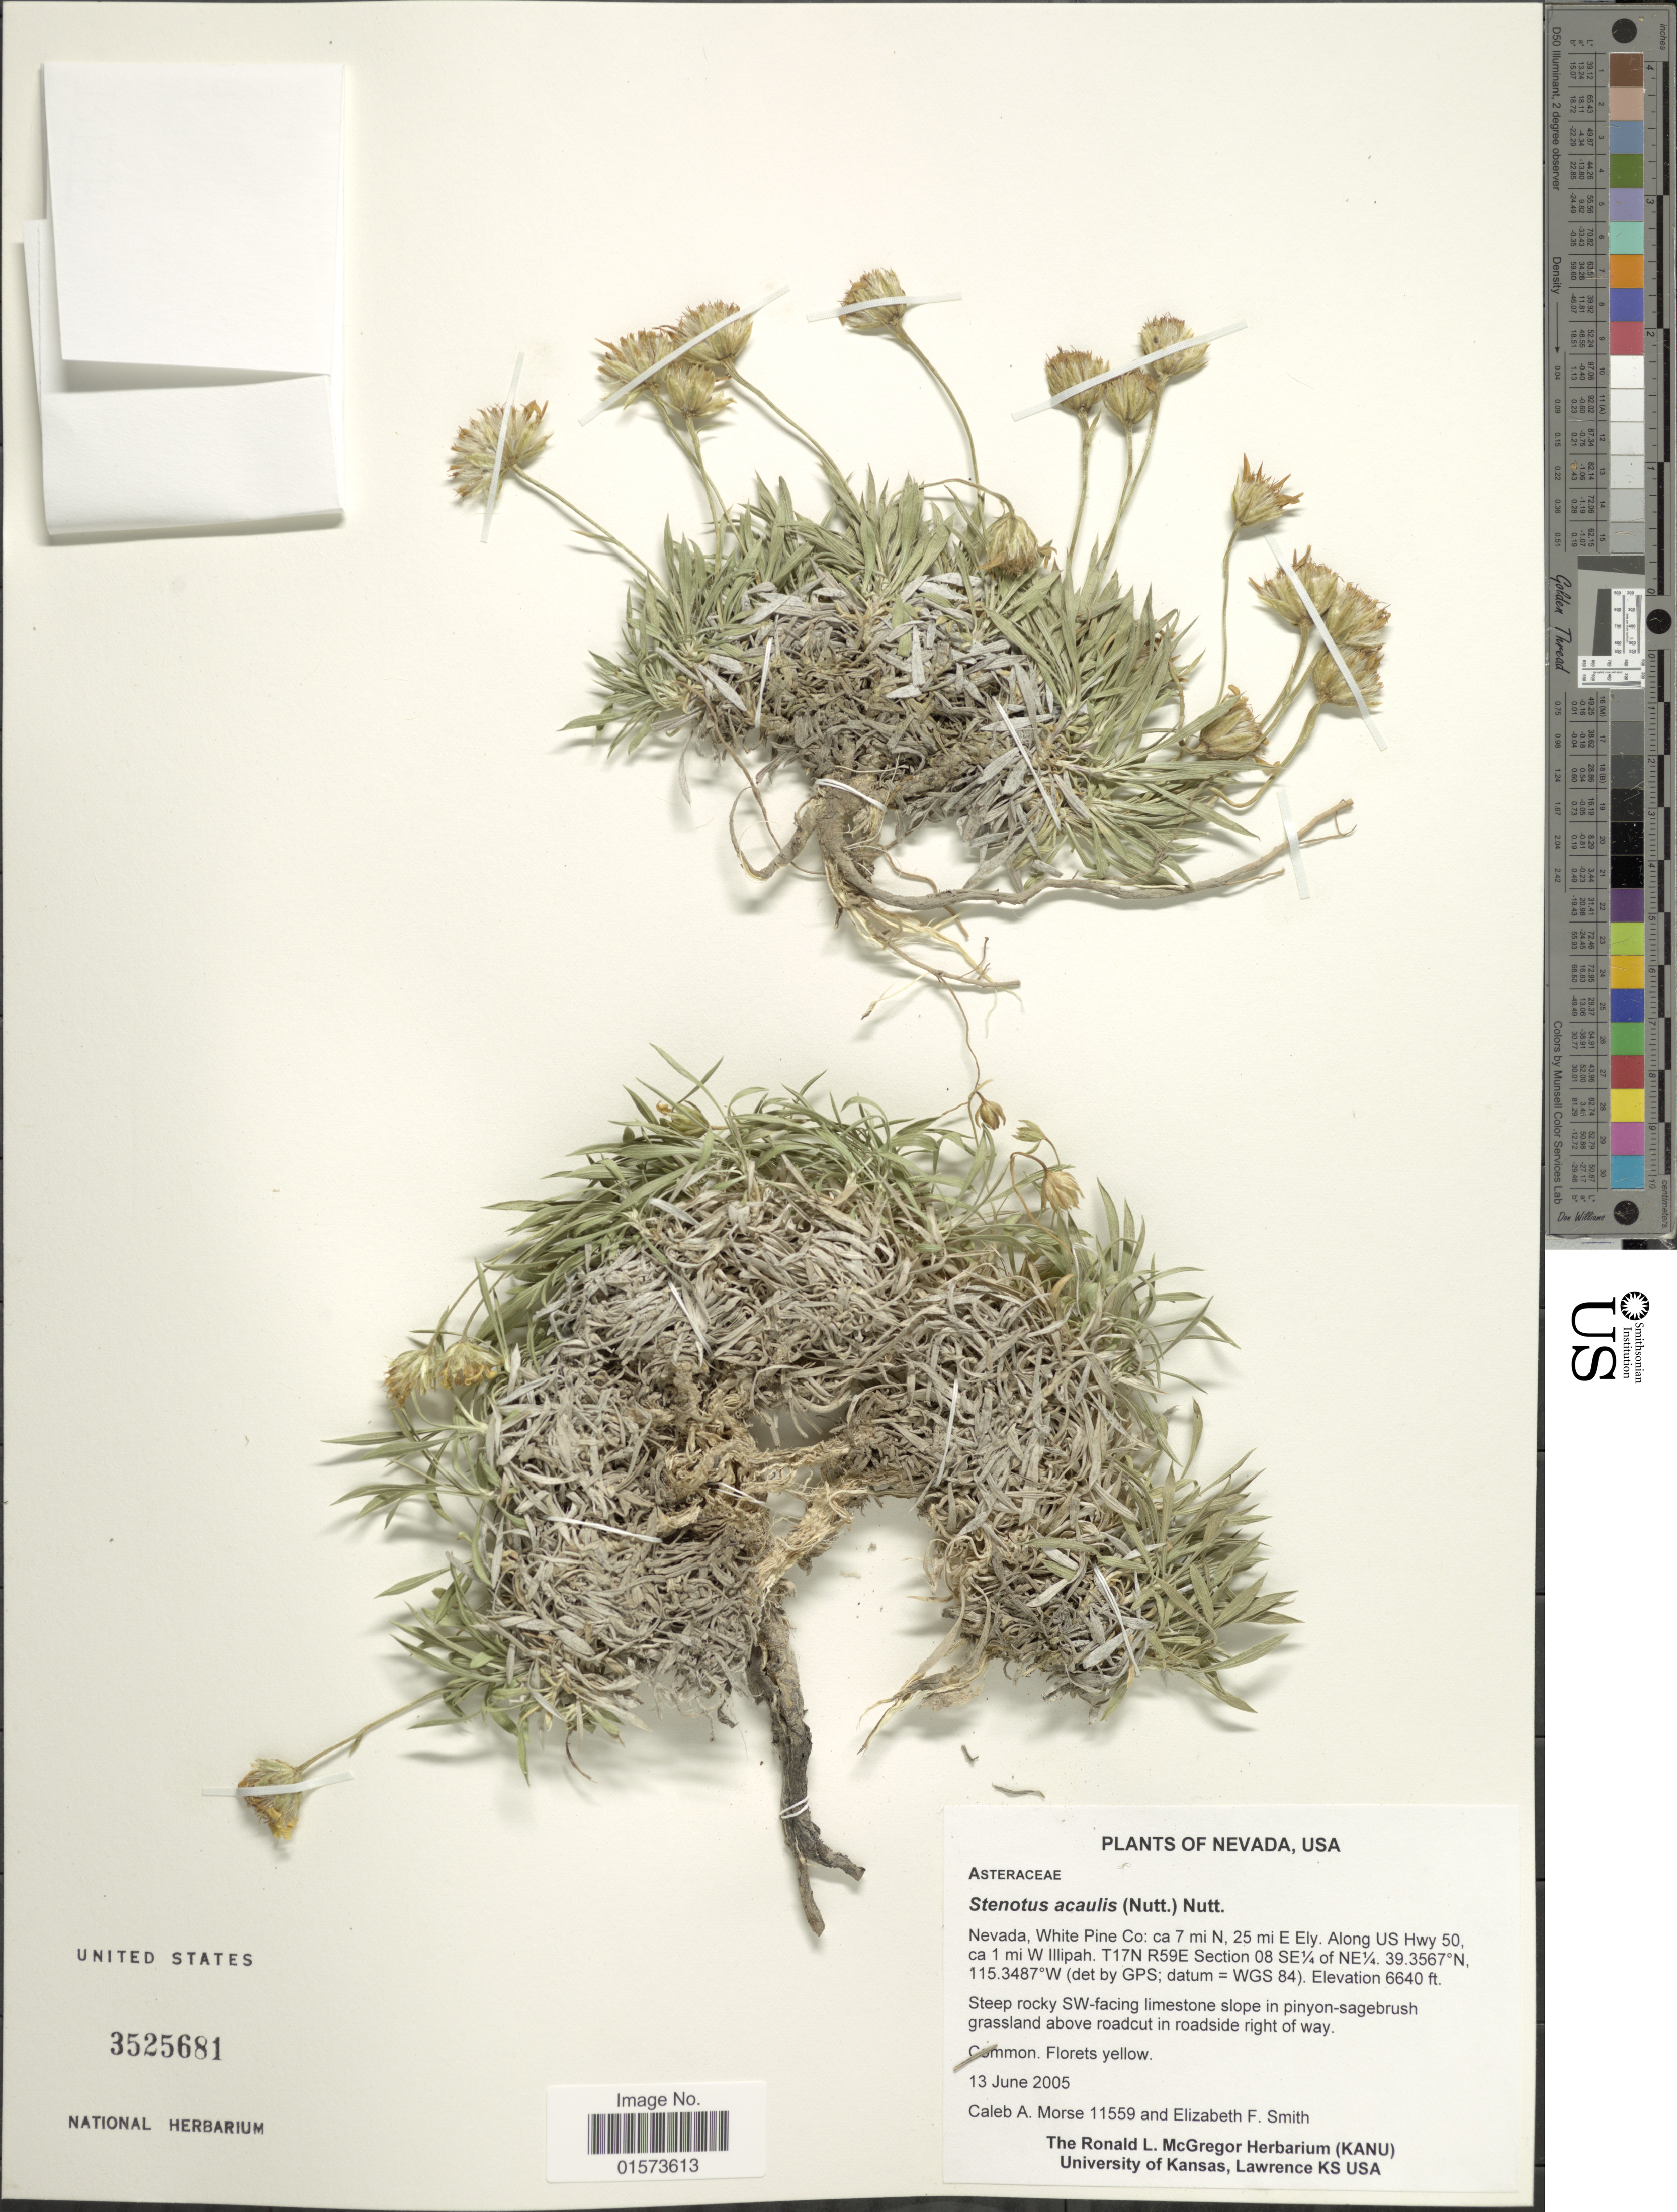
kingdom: Plantae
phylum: Tracheophyta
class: Magnoliopsida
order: Asterales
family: Asteraceae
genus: Stenotus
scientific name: Stenotus acaulis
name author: (Nutt.) Nutt.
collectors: C. Morse & E. F. Smith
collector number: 11559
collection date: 2005-06-13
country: United States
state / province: Nevada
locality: White Pine Co: ca 7 mi N, 25 mi E ely, along US Hwy 50, ca 1 mi W Illipah. T17n R59E Section 08 SE¼ of NE¼, steep rocky SW-facing limestone slope in pinyon-sagebrush grassland above roadcut in roadside right of way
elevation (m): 2024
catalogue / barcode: US 3525681